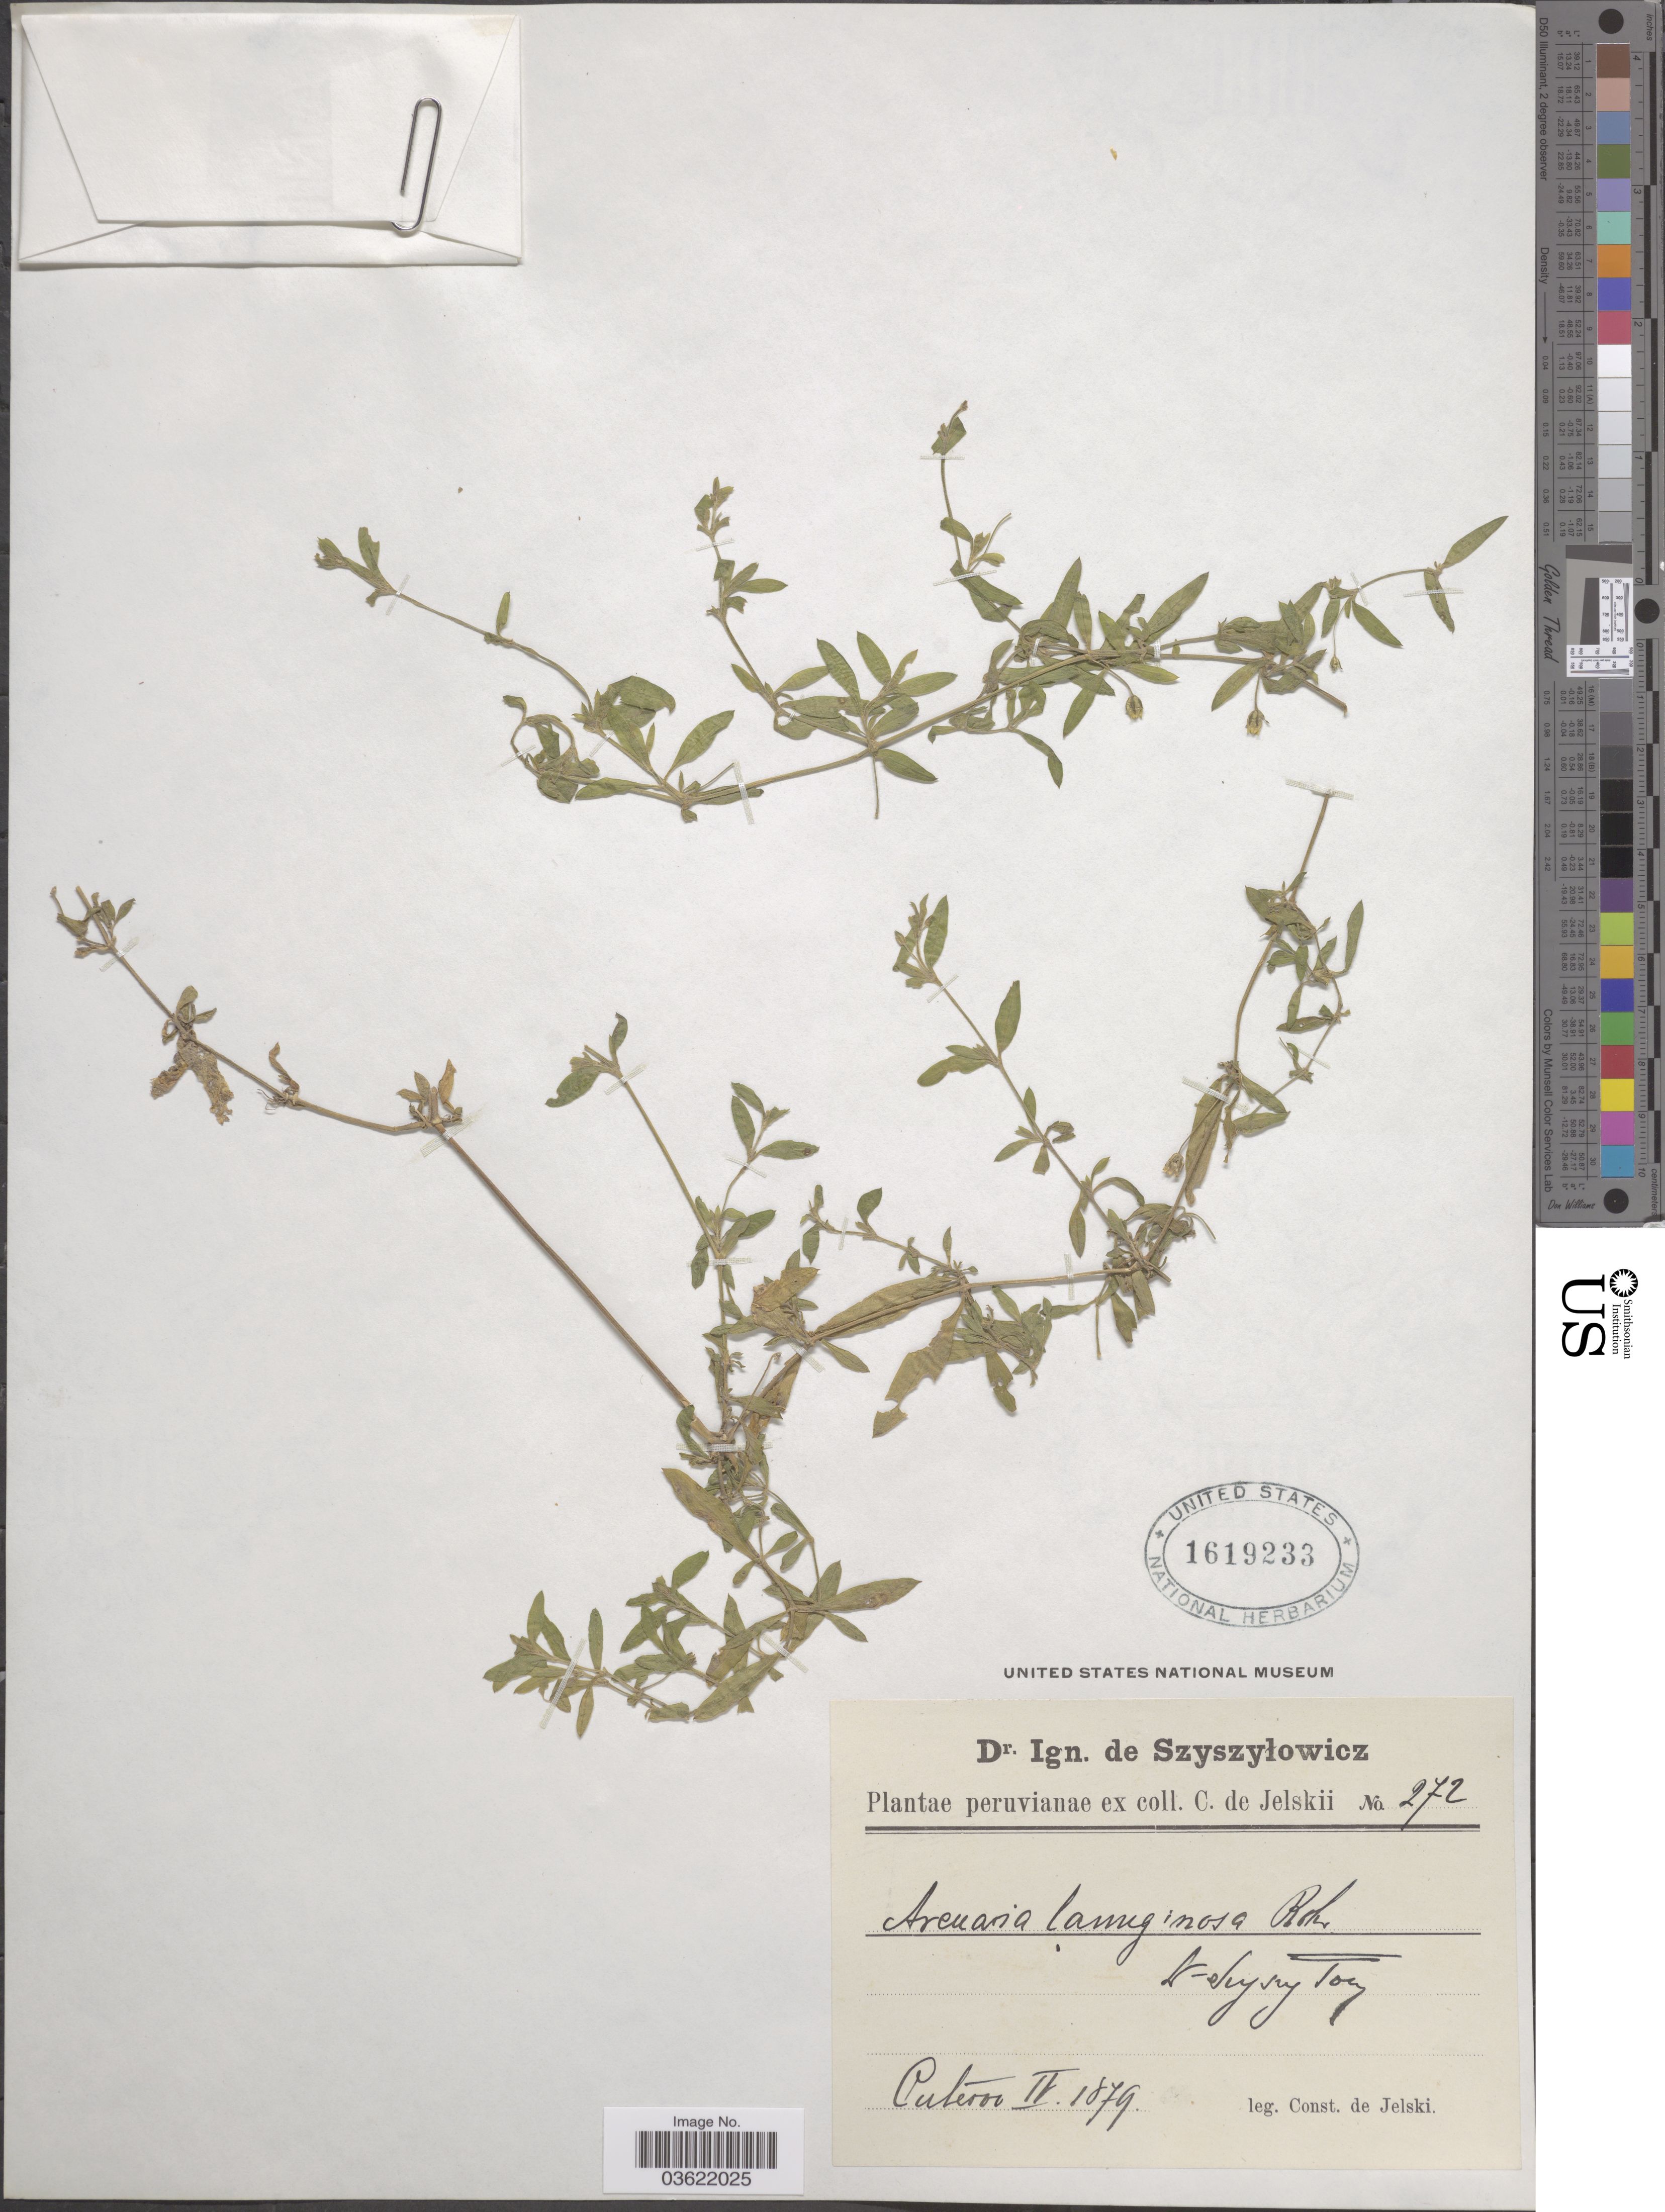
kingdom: Plantae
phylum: Tracheophyta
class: Magnoliopsida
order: Caryophyllales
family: Caryophyllaceae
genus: Arenaria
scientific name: Arenaria lanuginosa var. megalantha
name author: Rohrb.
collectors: C. de Jelski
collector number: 272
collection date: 1879-02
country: Peru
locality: Putesoc [interpreted].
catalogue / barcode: US 1619233